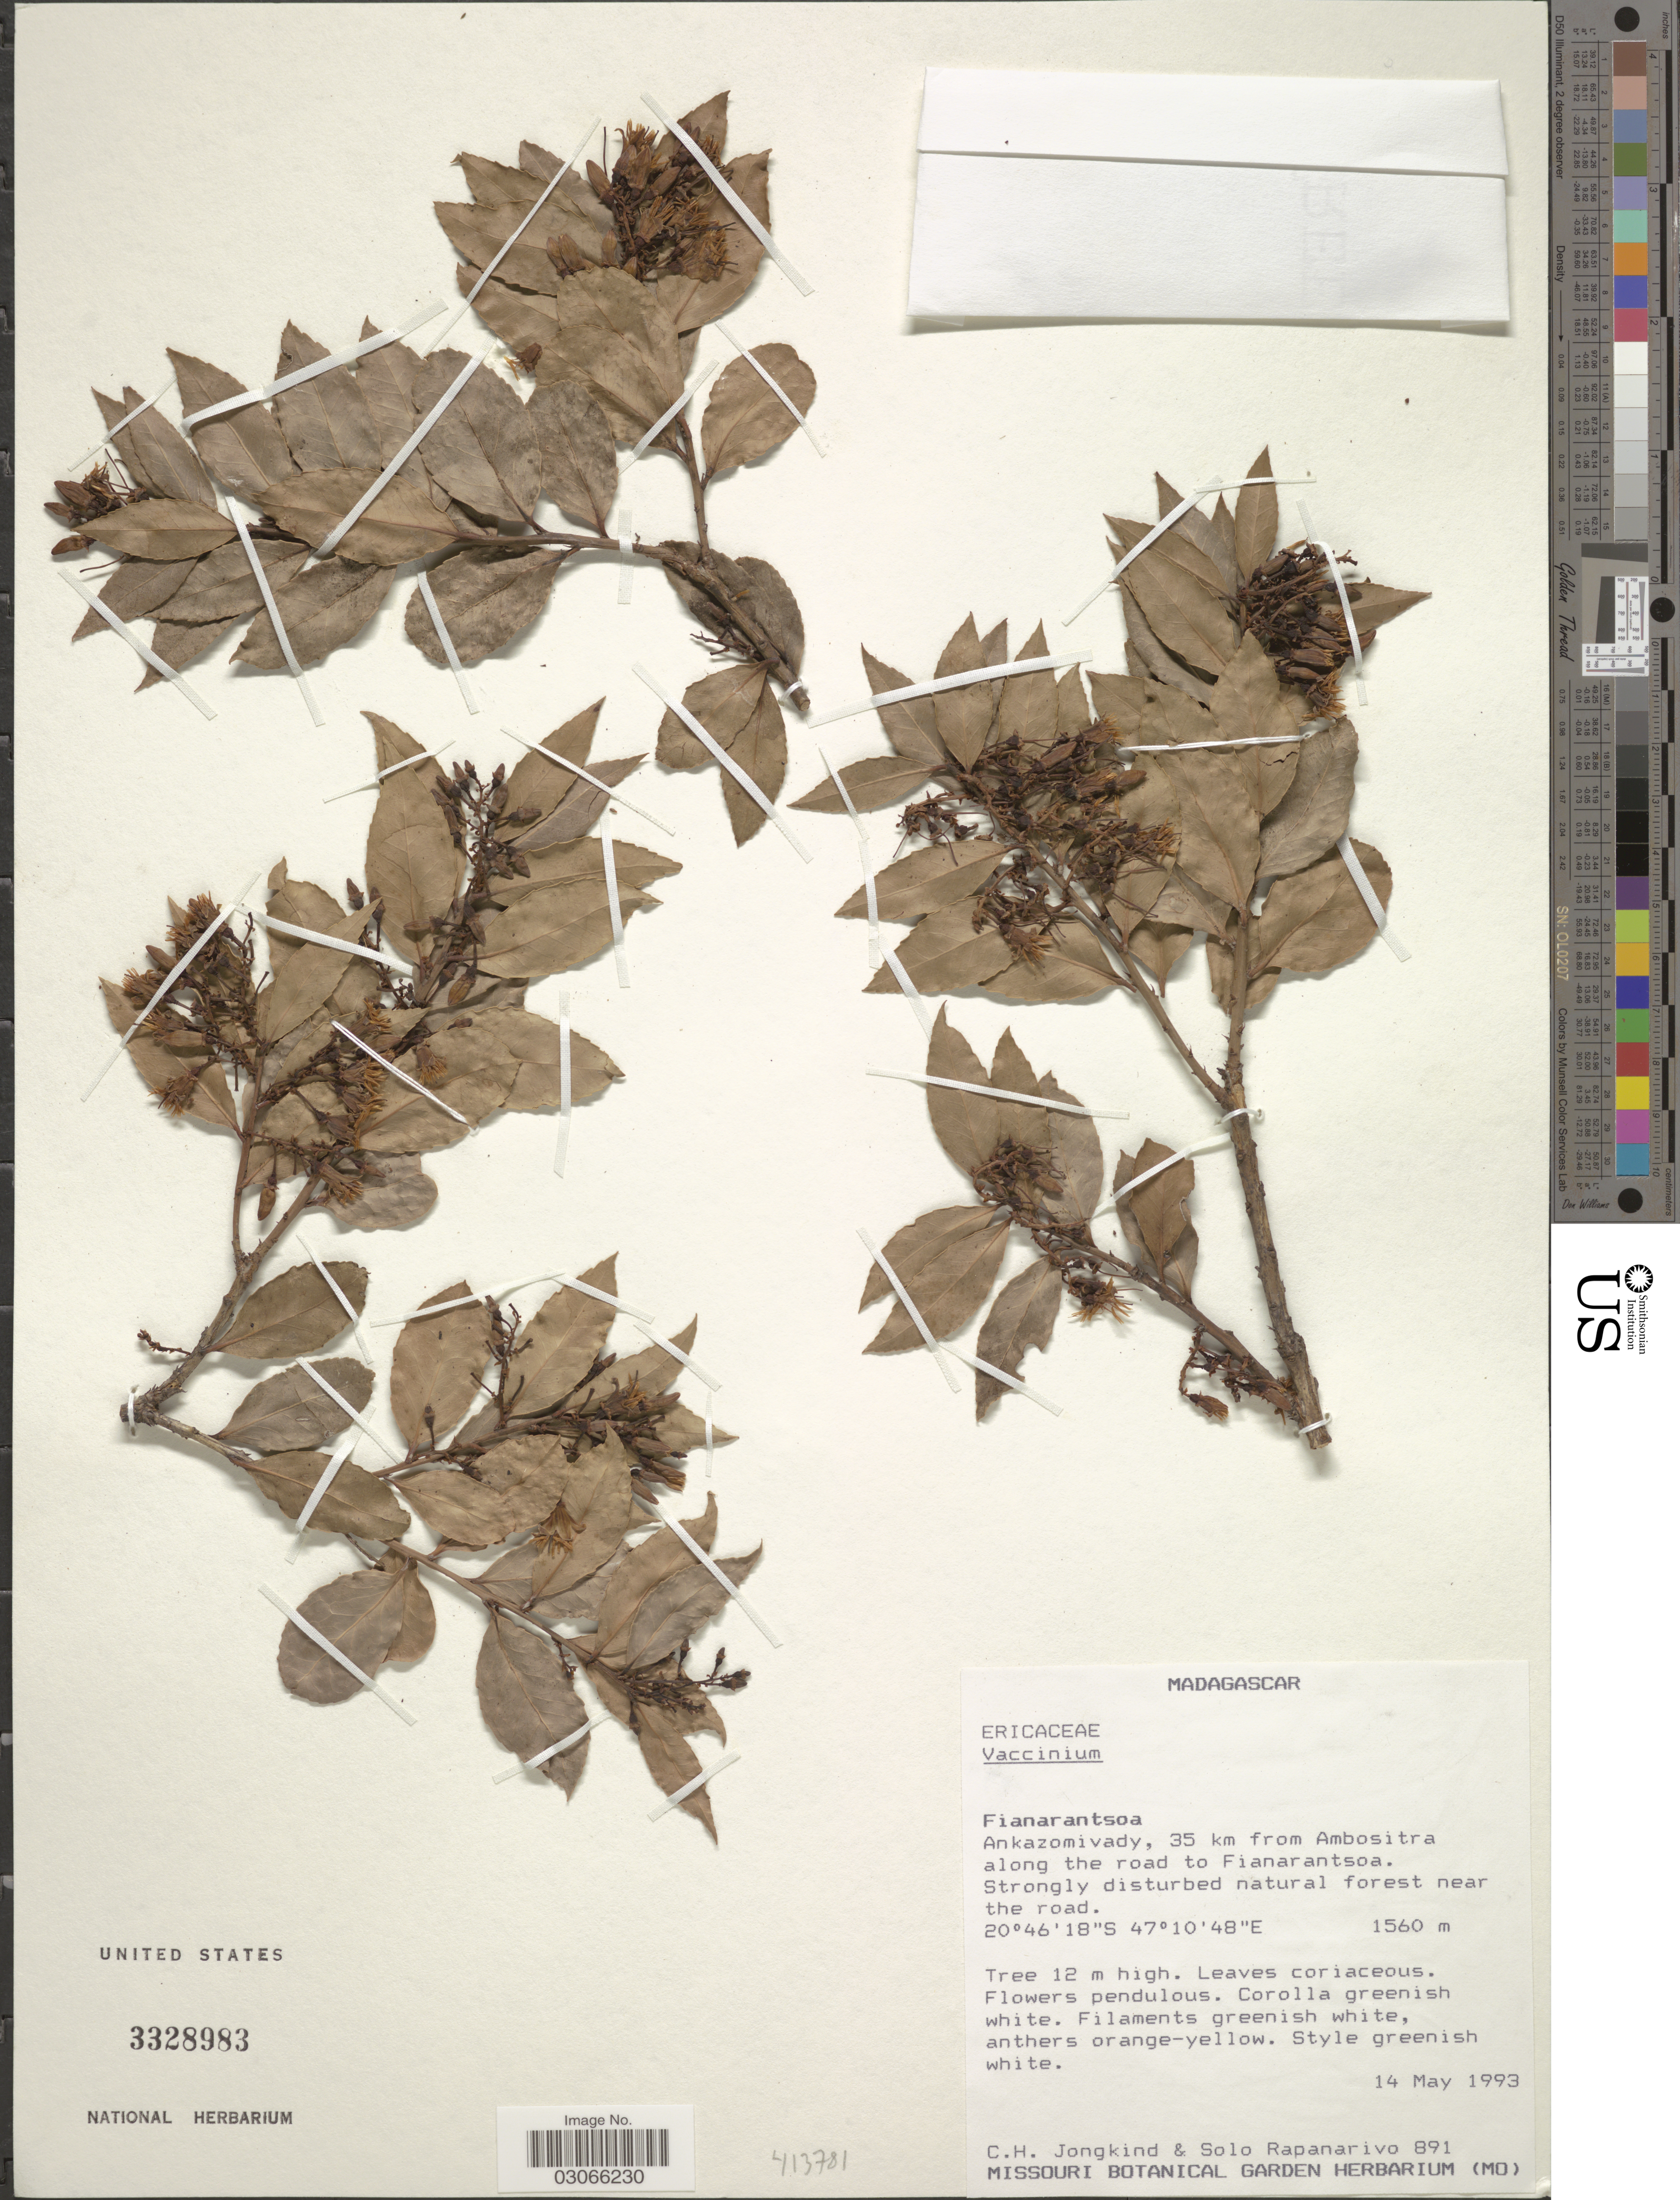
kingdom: Plantae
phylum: Tracheophyta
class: Magnoliopsida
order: Ericales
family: Ericaceae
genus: Vaccinium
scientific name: Vaccinium sp.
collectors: C. C. Jongkind & S. Rapanarivo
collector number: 891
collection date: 1993-05-14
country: Madagascar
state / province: Amoron'i Mania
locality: Ankazomivady, 35 km from Ambositra along the road to Fianarantsoa.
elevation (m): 1560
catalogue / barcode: US 3328983